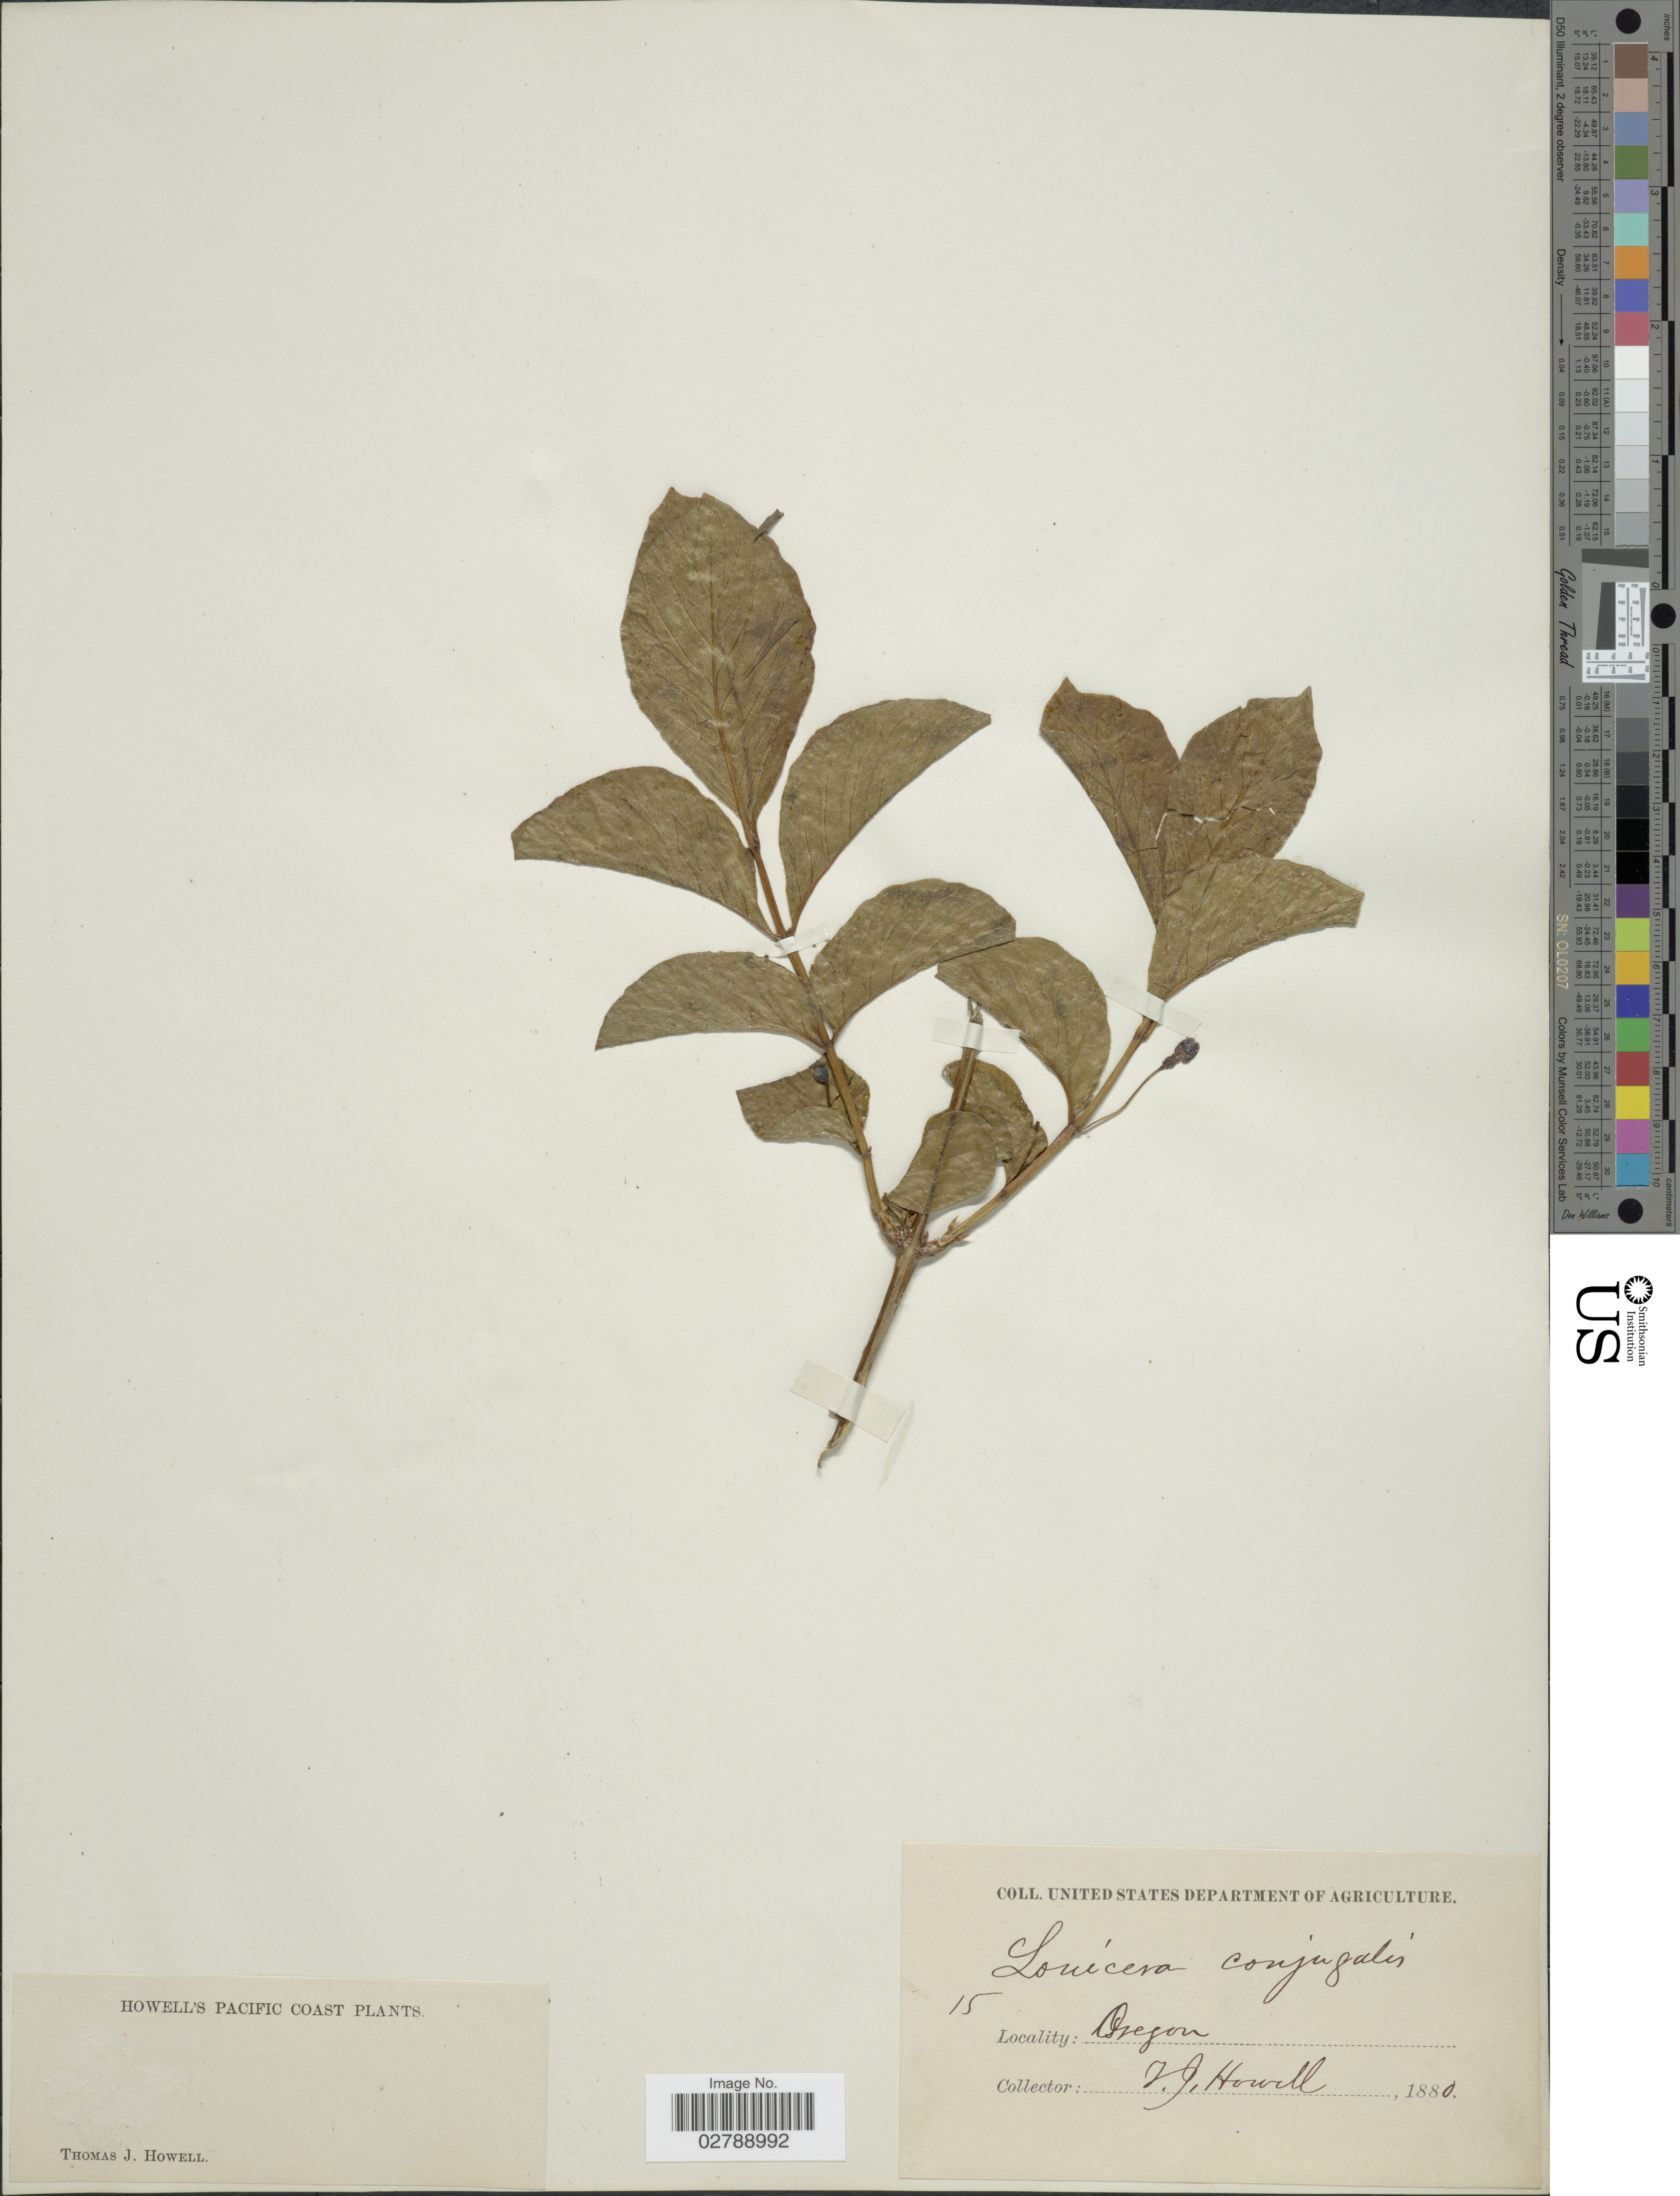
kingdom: Plantae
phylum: Tracheophyta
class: Magnoliopsida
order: Dipsacales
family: Caprifoliaceae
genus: Lonicera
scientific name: Lonicera conjugialis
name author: Kellogg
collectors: T. J. Howell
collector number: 15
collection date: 1880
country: United States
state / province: Oregon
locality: Pacific Coast.